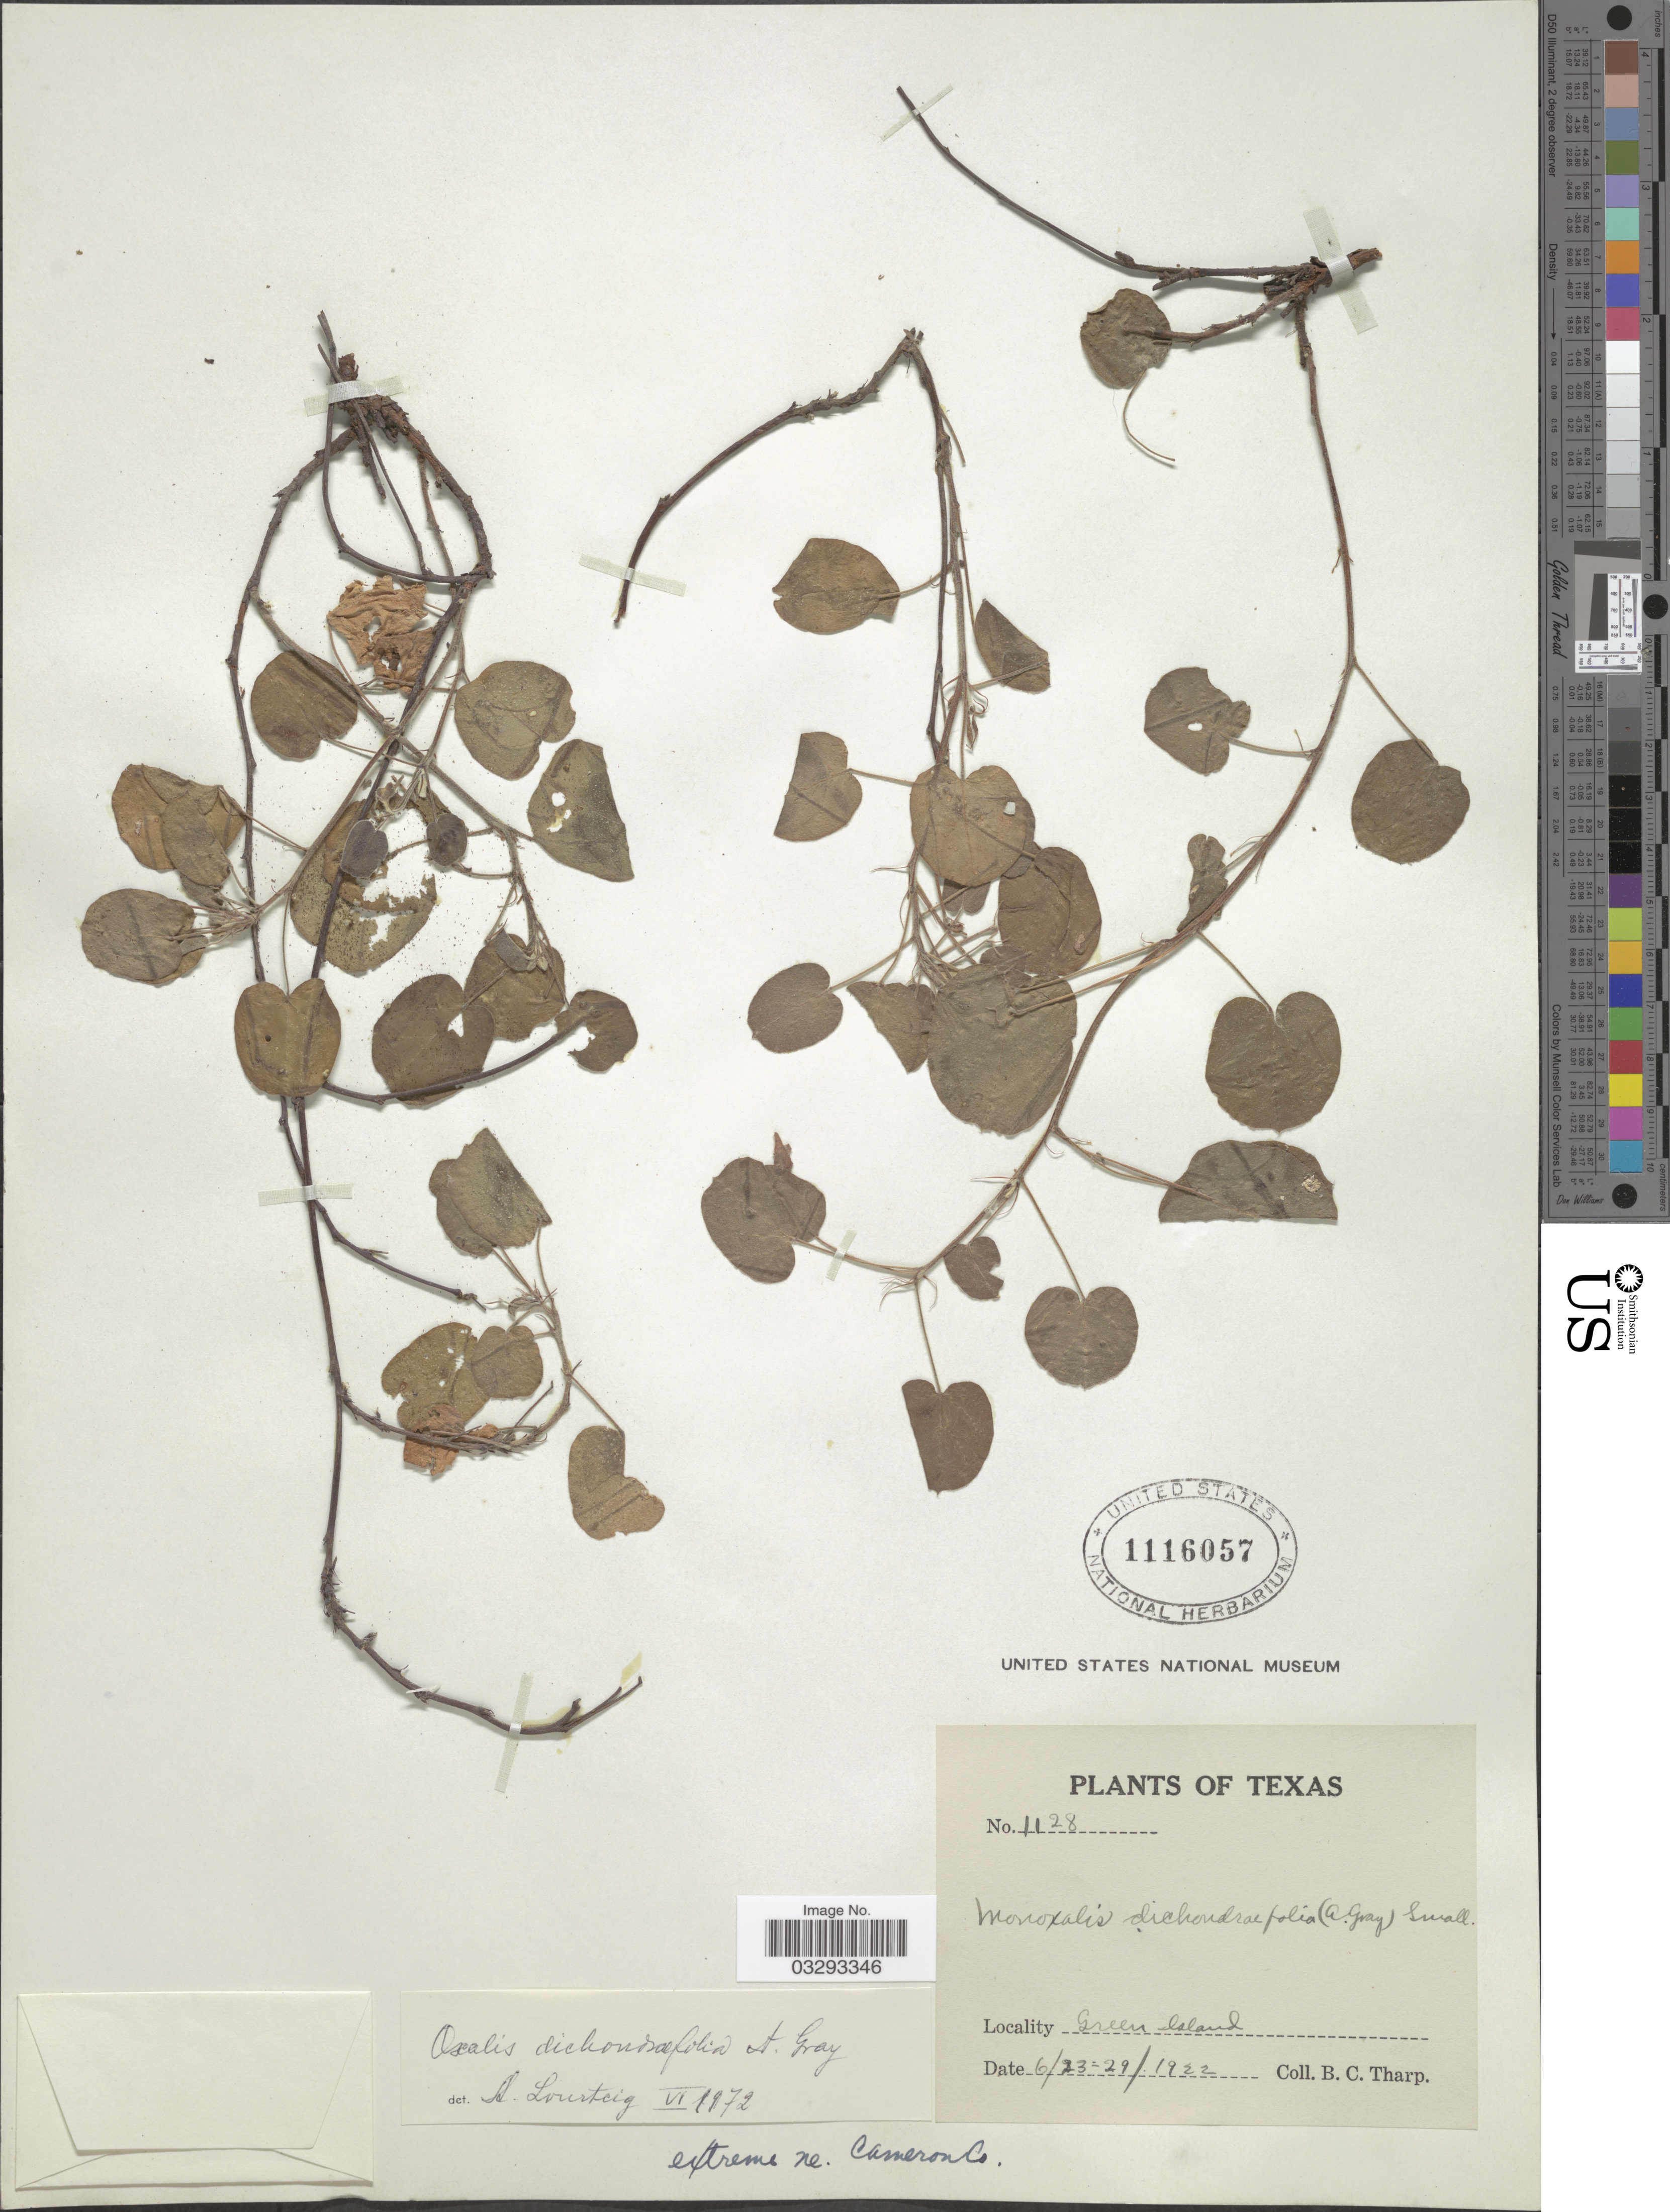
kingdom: Plantae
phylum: Tracheophyta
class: Magnoliopsida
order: Oxalidales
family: Oxalidaceae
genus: Oxalis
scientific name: Oxalis dichondraefolia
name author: A. Gray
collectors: B. C. Tharp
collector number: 1128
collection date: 1922-06-23/1922-06-29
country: United States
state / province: Texas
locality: Green Island. Cameron Co.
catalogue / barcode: US 1116057